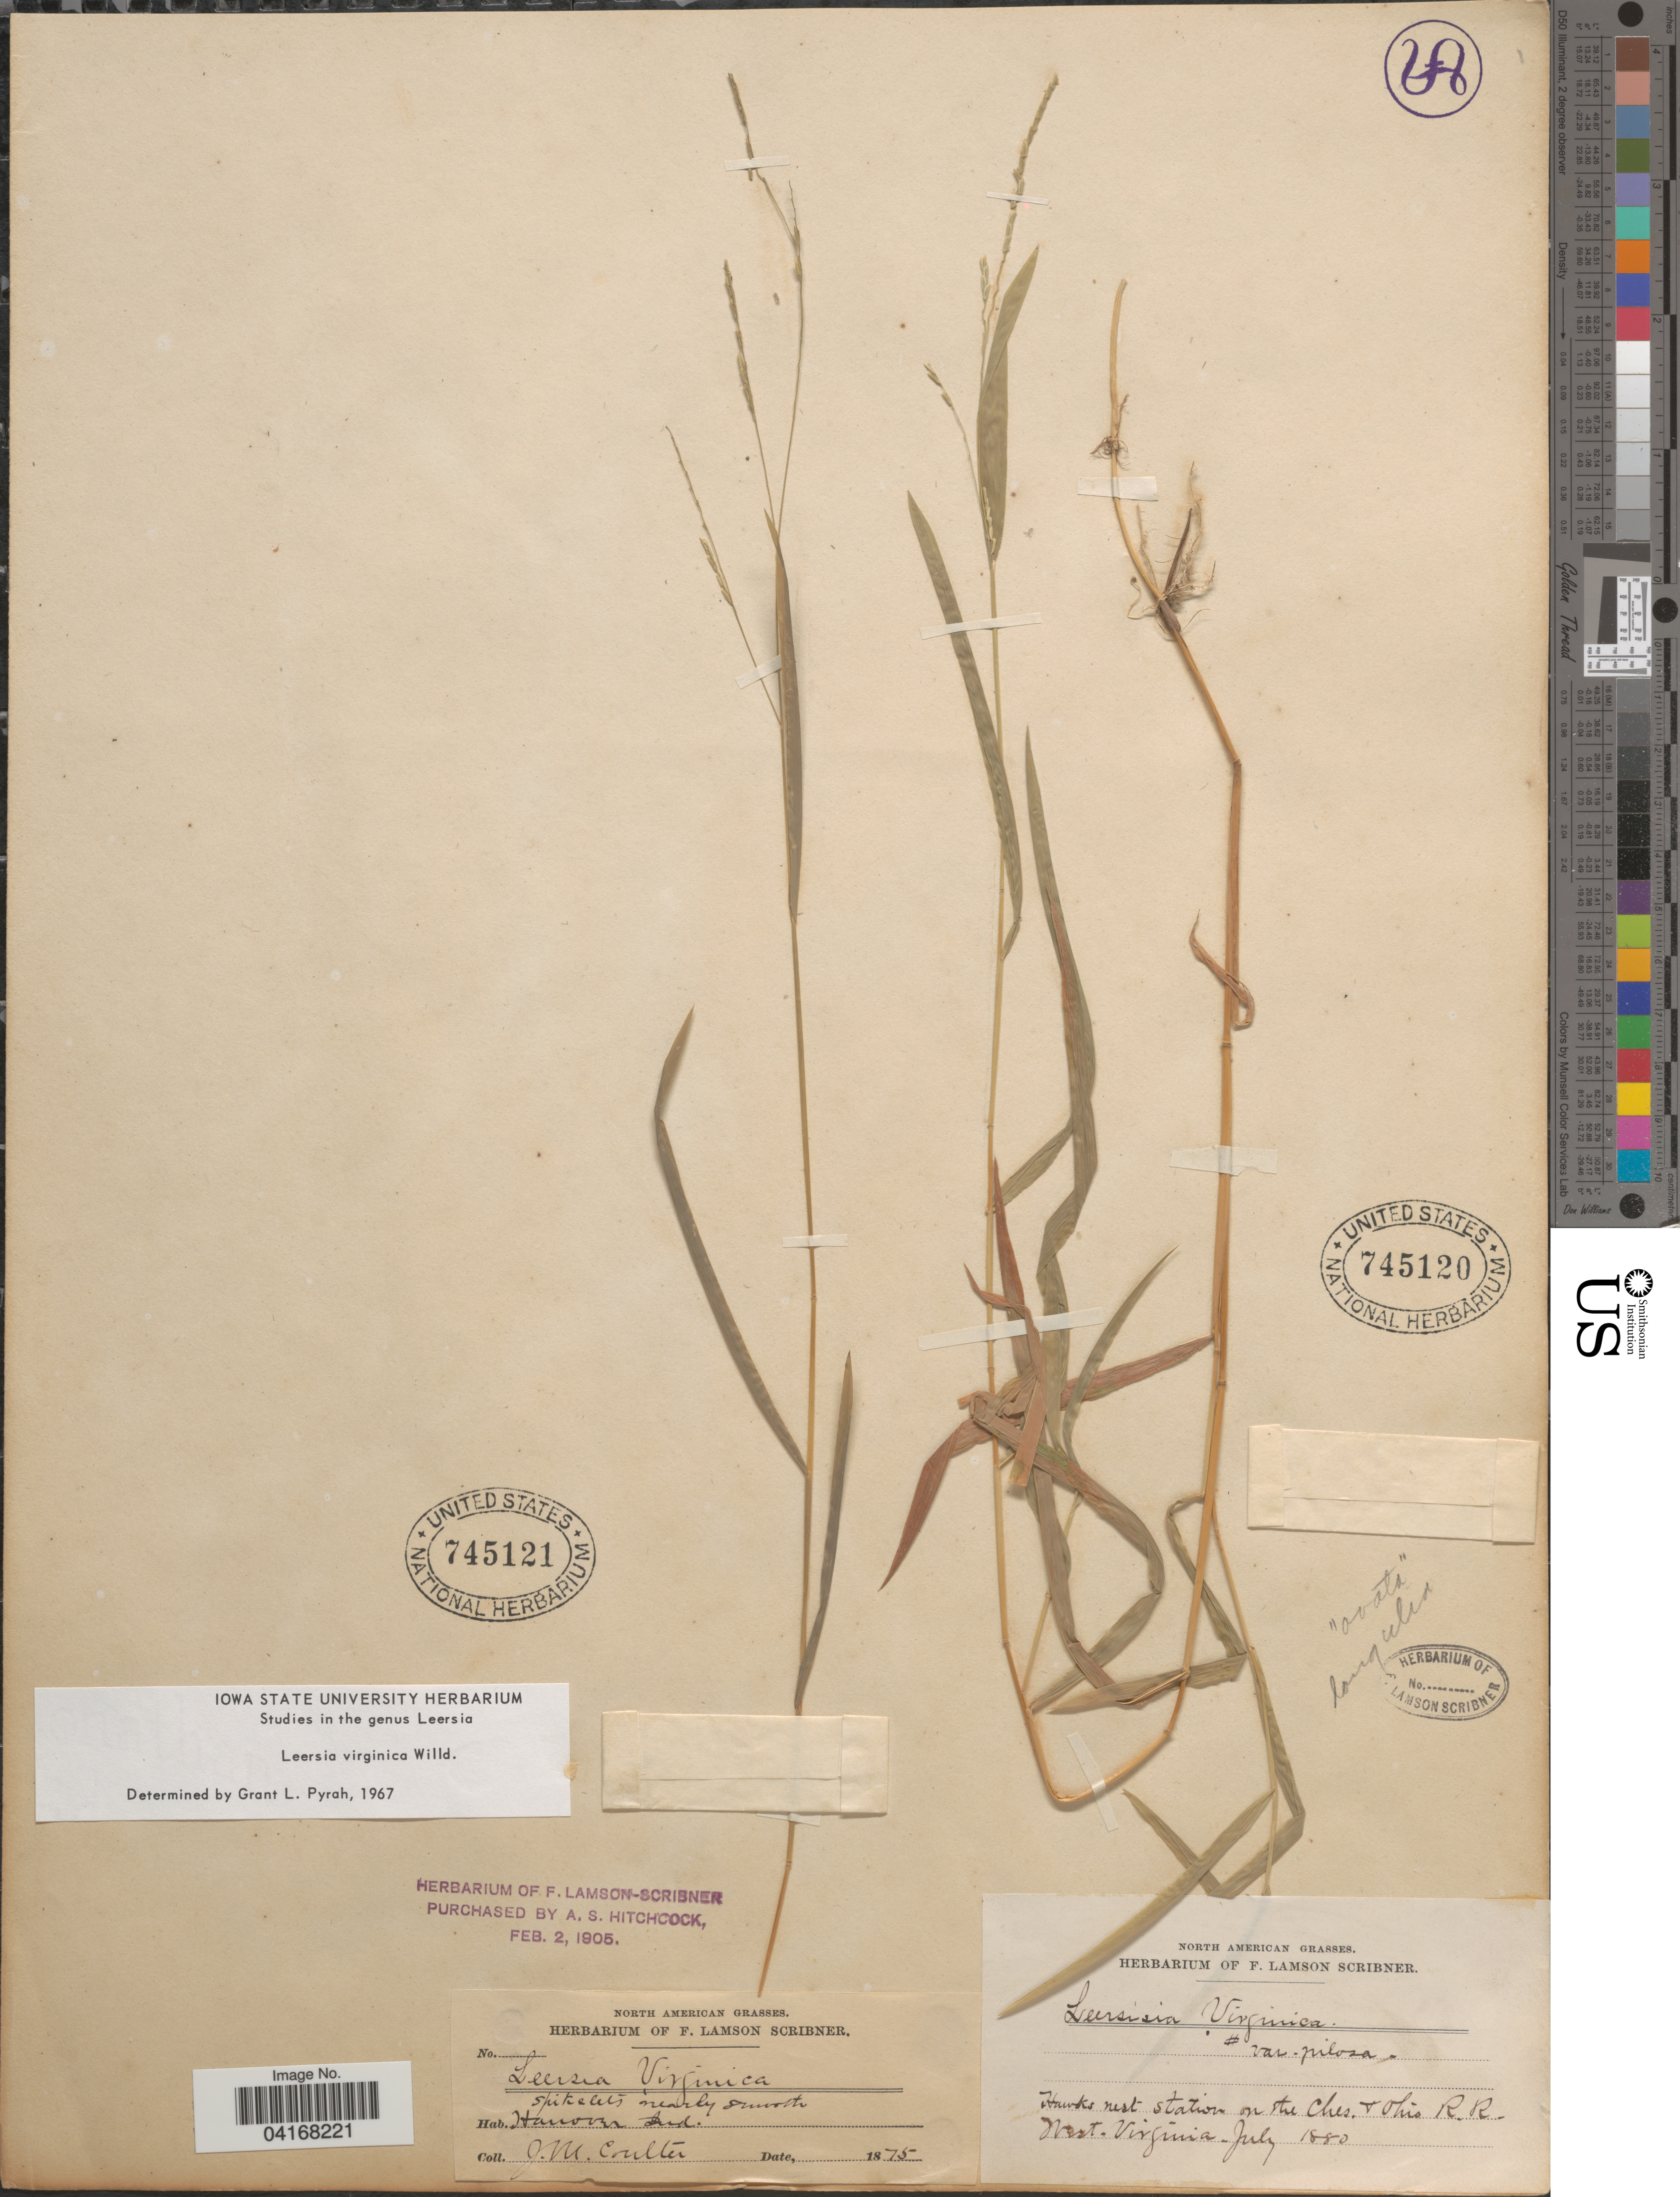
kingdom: Plantae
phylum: Tracheophyta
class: Liliopsida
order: Poales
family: Poaceae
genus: Leersia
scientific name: Leersia virginica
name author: Willd.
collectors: ex herb. F. Lamson Scribner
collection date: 1880-07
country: United States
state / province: West Virginia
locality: Hawks nest station on the Ches. & Ohio R. R.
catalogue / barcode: US 745120